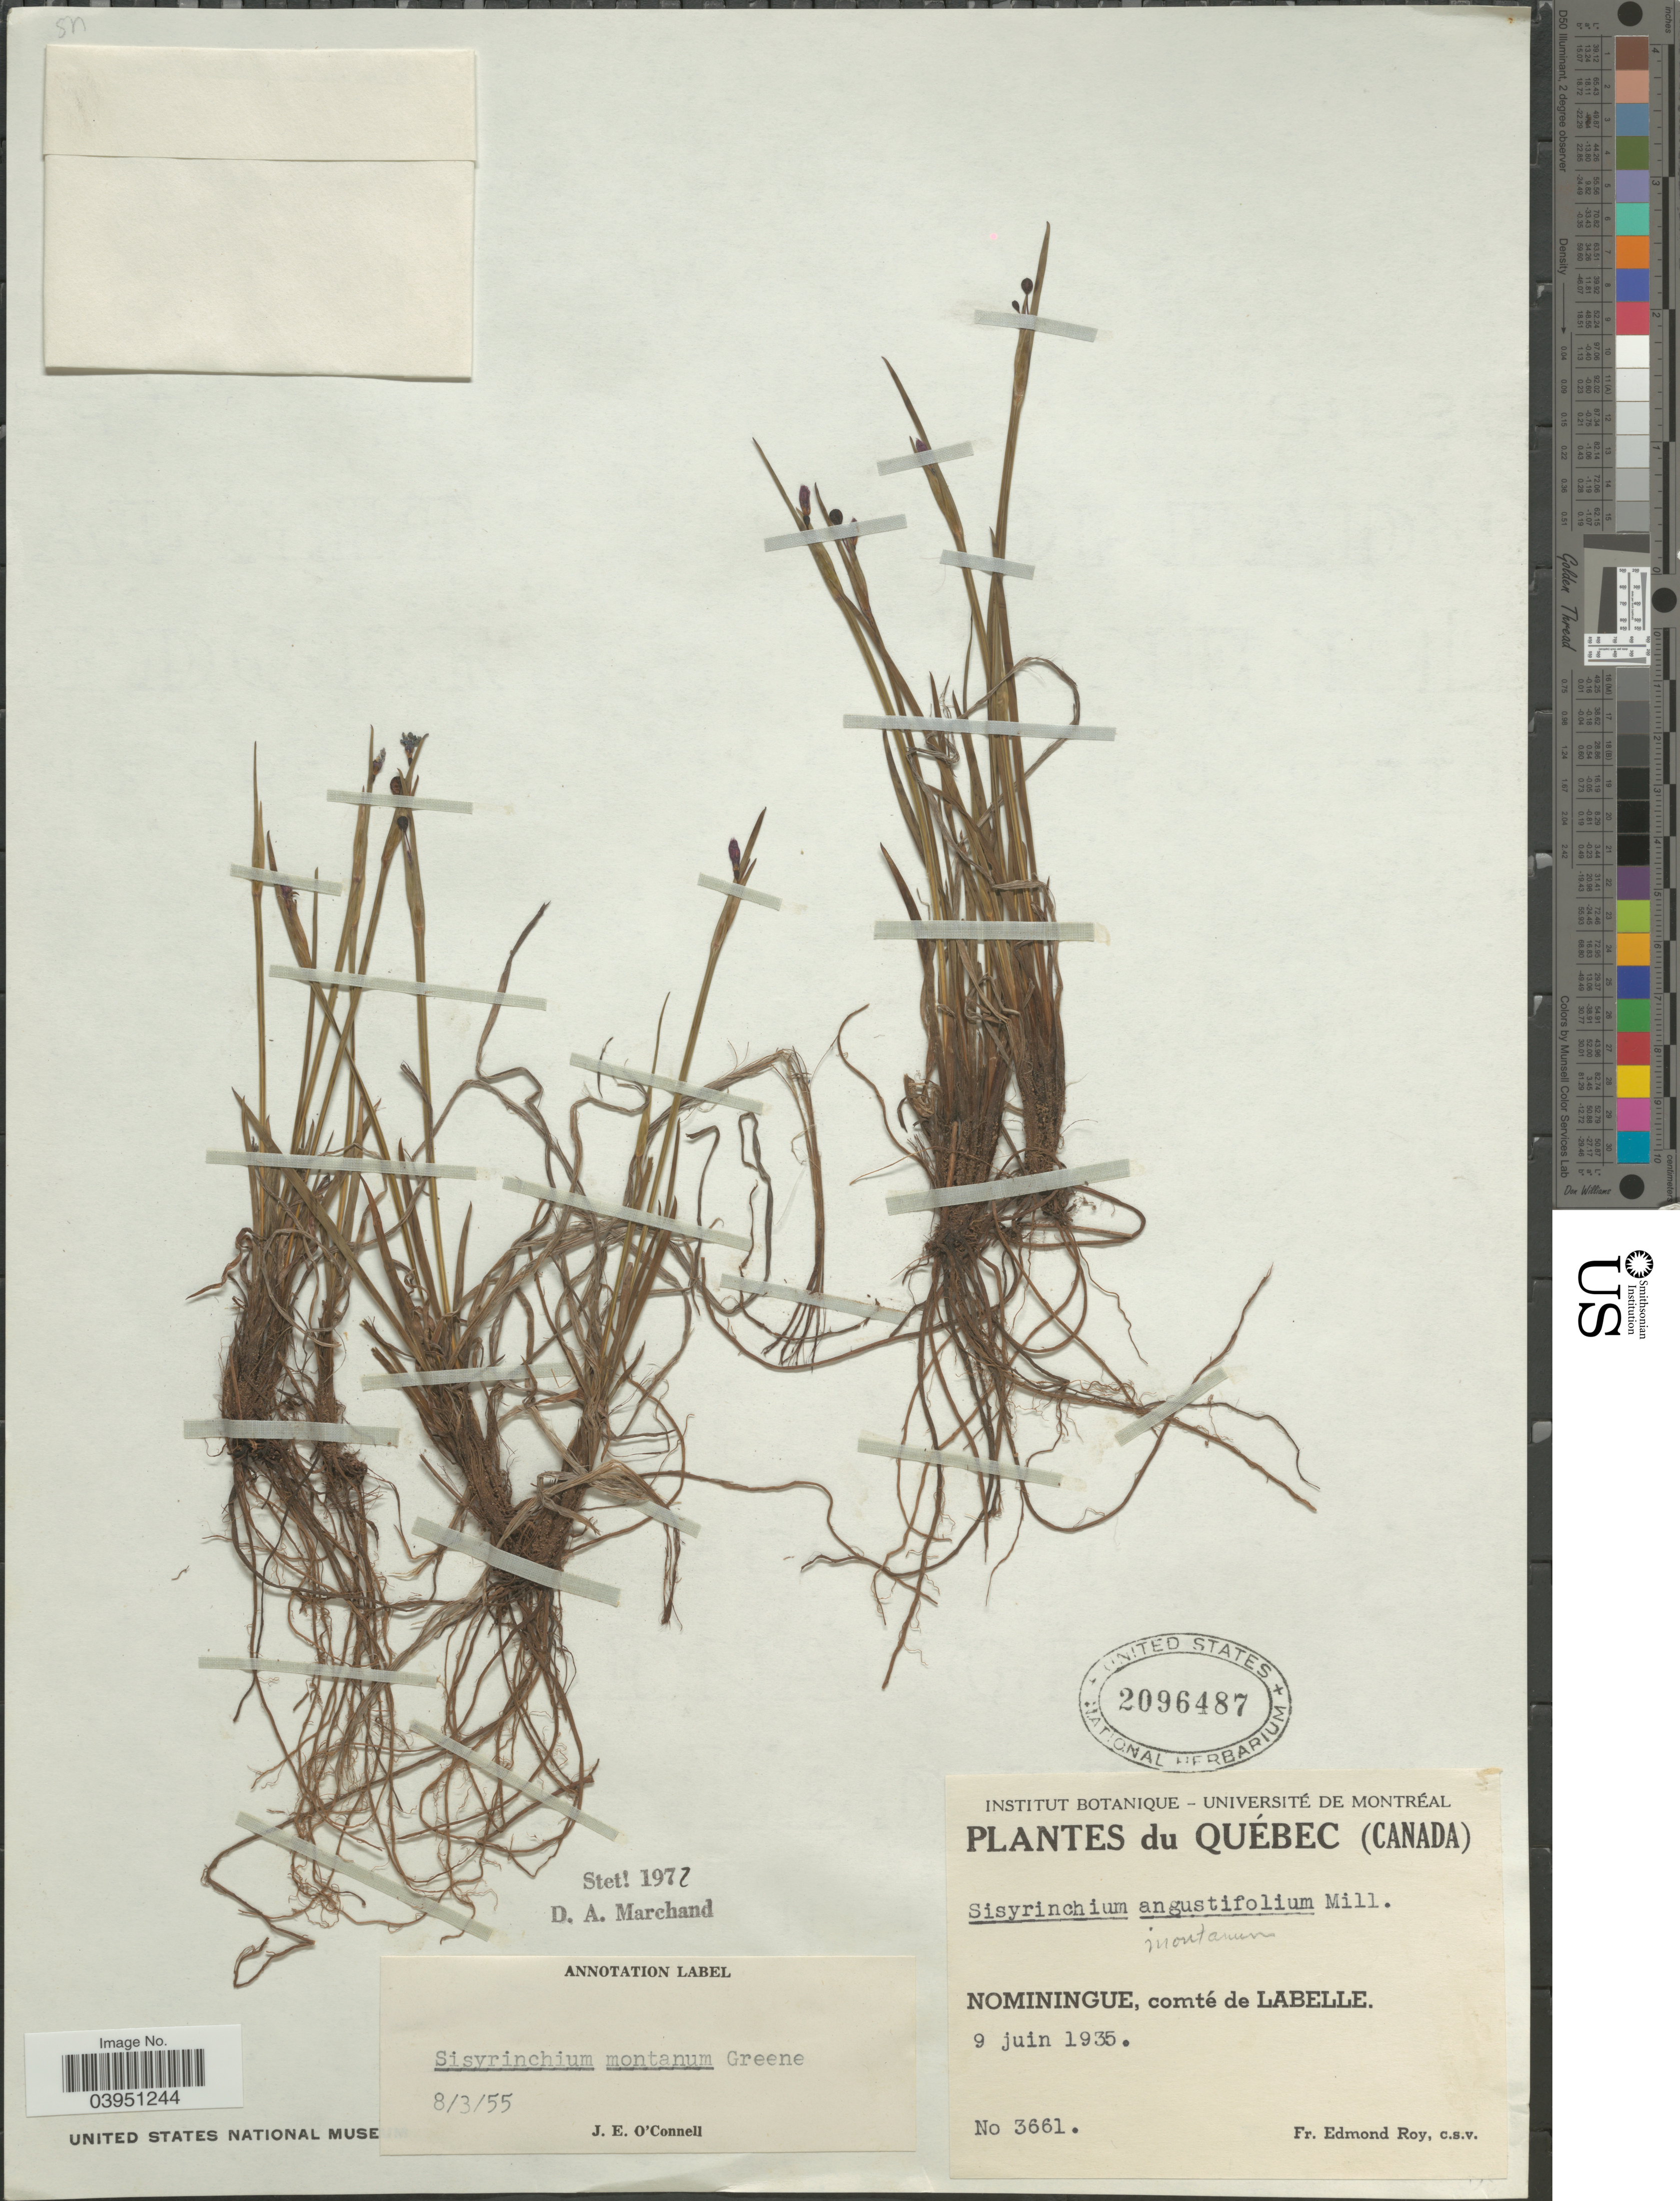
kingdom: Plantae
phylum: Tracheophyta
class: Liliopsida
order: Asparagales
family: Iridaceae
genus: Sisyrinchium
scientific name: Sisyrinchium montanum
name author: Greene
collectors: E. Roy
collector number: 3661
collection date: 1935-06-09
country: Canada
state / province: Quebec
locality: Nominingue, comté de Labelle.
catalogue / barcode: US 2096487